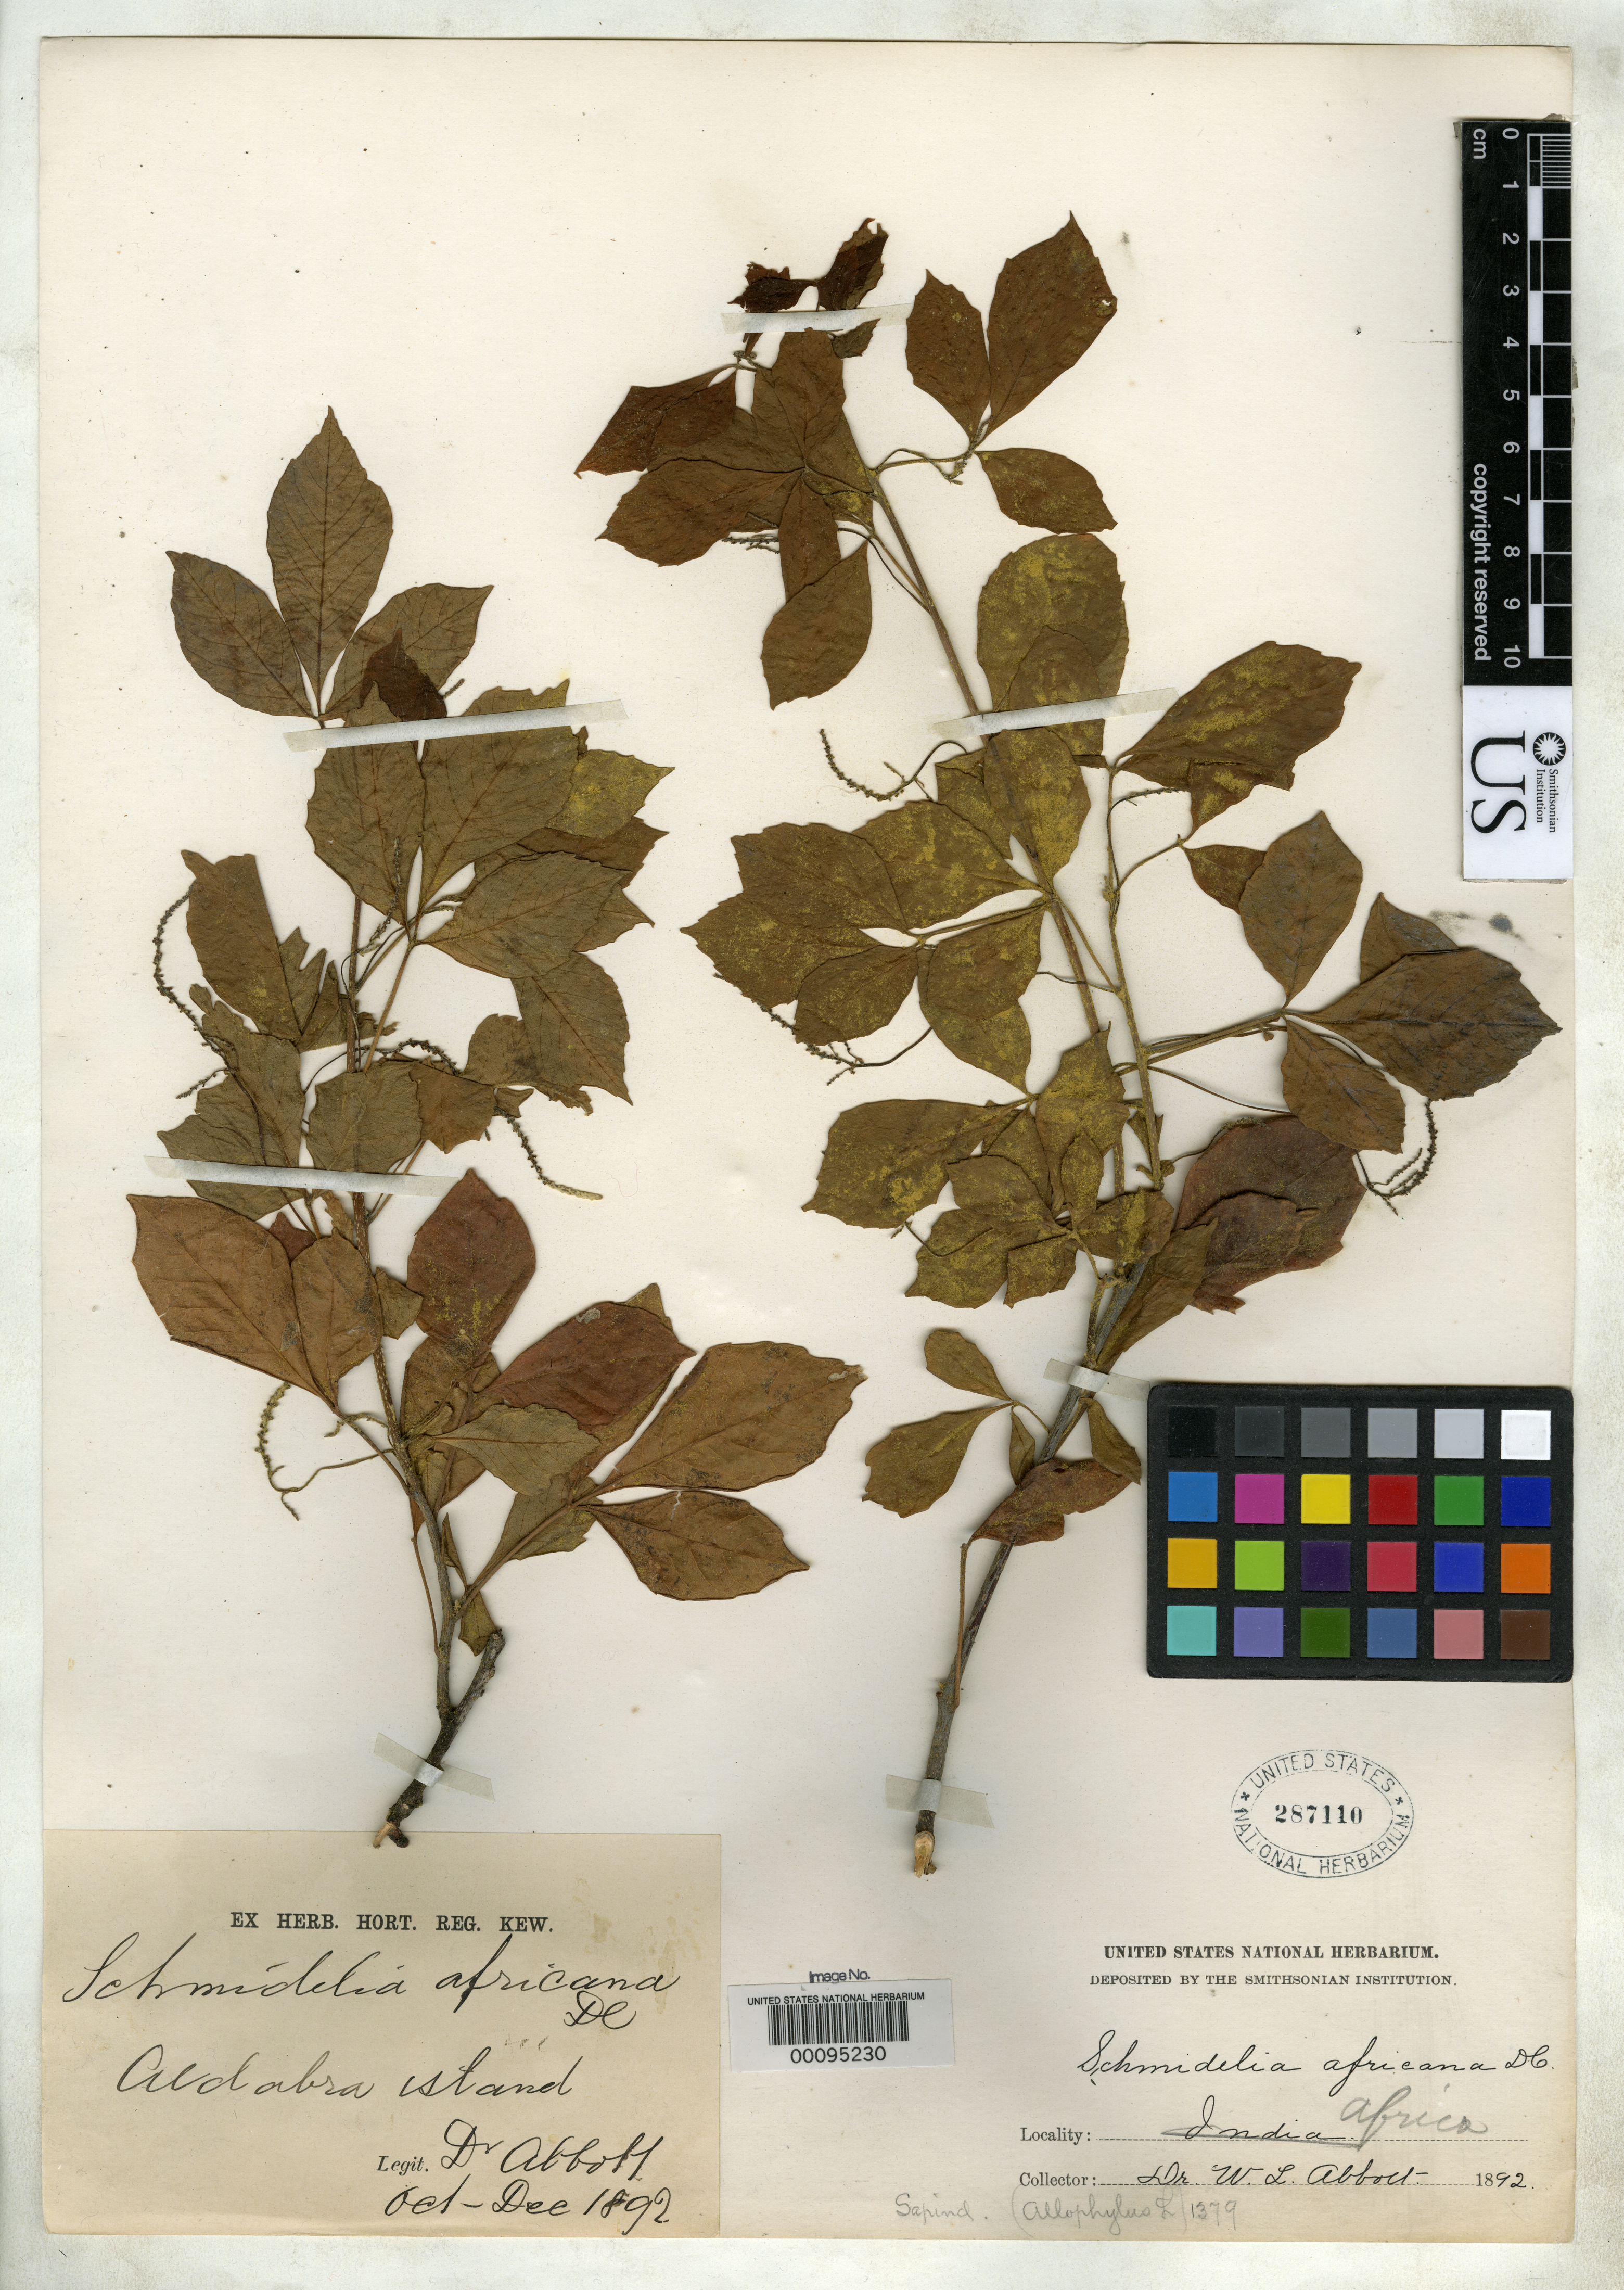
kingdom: Plantae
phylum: Tracheophyta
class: Magnoliopsida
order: Sapindales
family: Sapindaceae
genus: Allophylus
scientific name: Allophylus aldabricus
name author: Radlk.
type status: Type Fragment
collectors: W. L. Abbott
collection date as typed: Oct 1892 to -- Dec 1892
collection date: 1892-10/1892-12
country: Seychelles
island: Aldabra Atoll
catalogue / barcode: US 287110